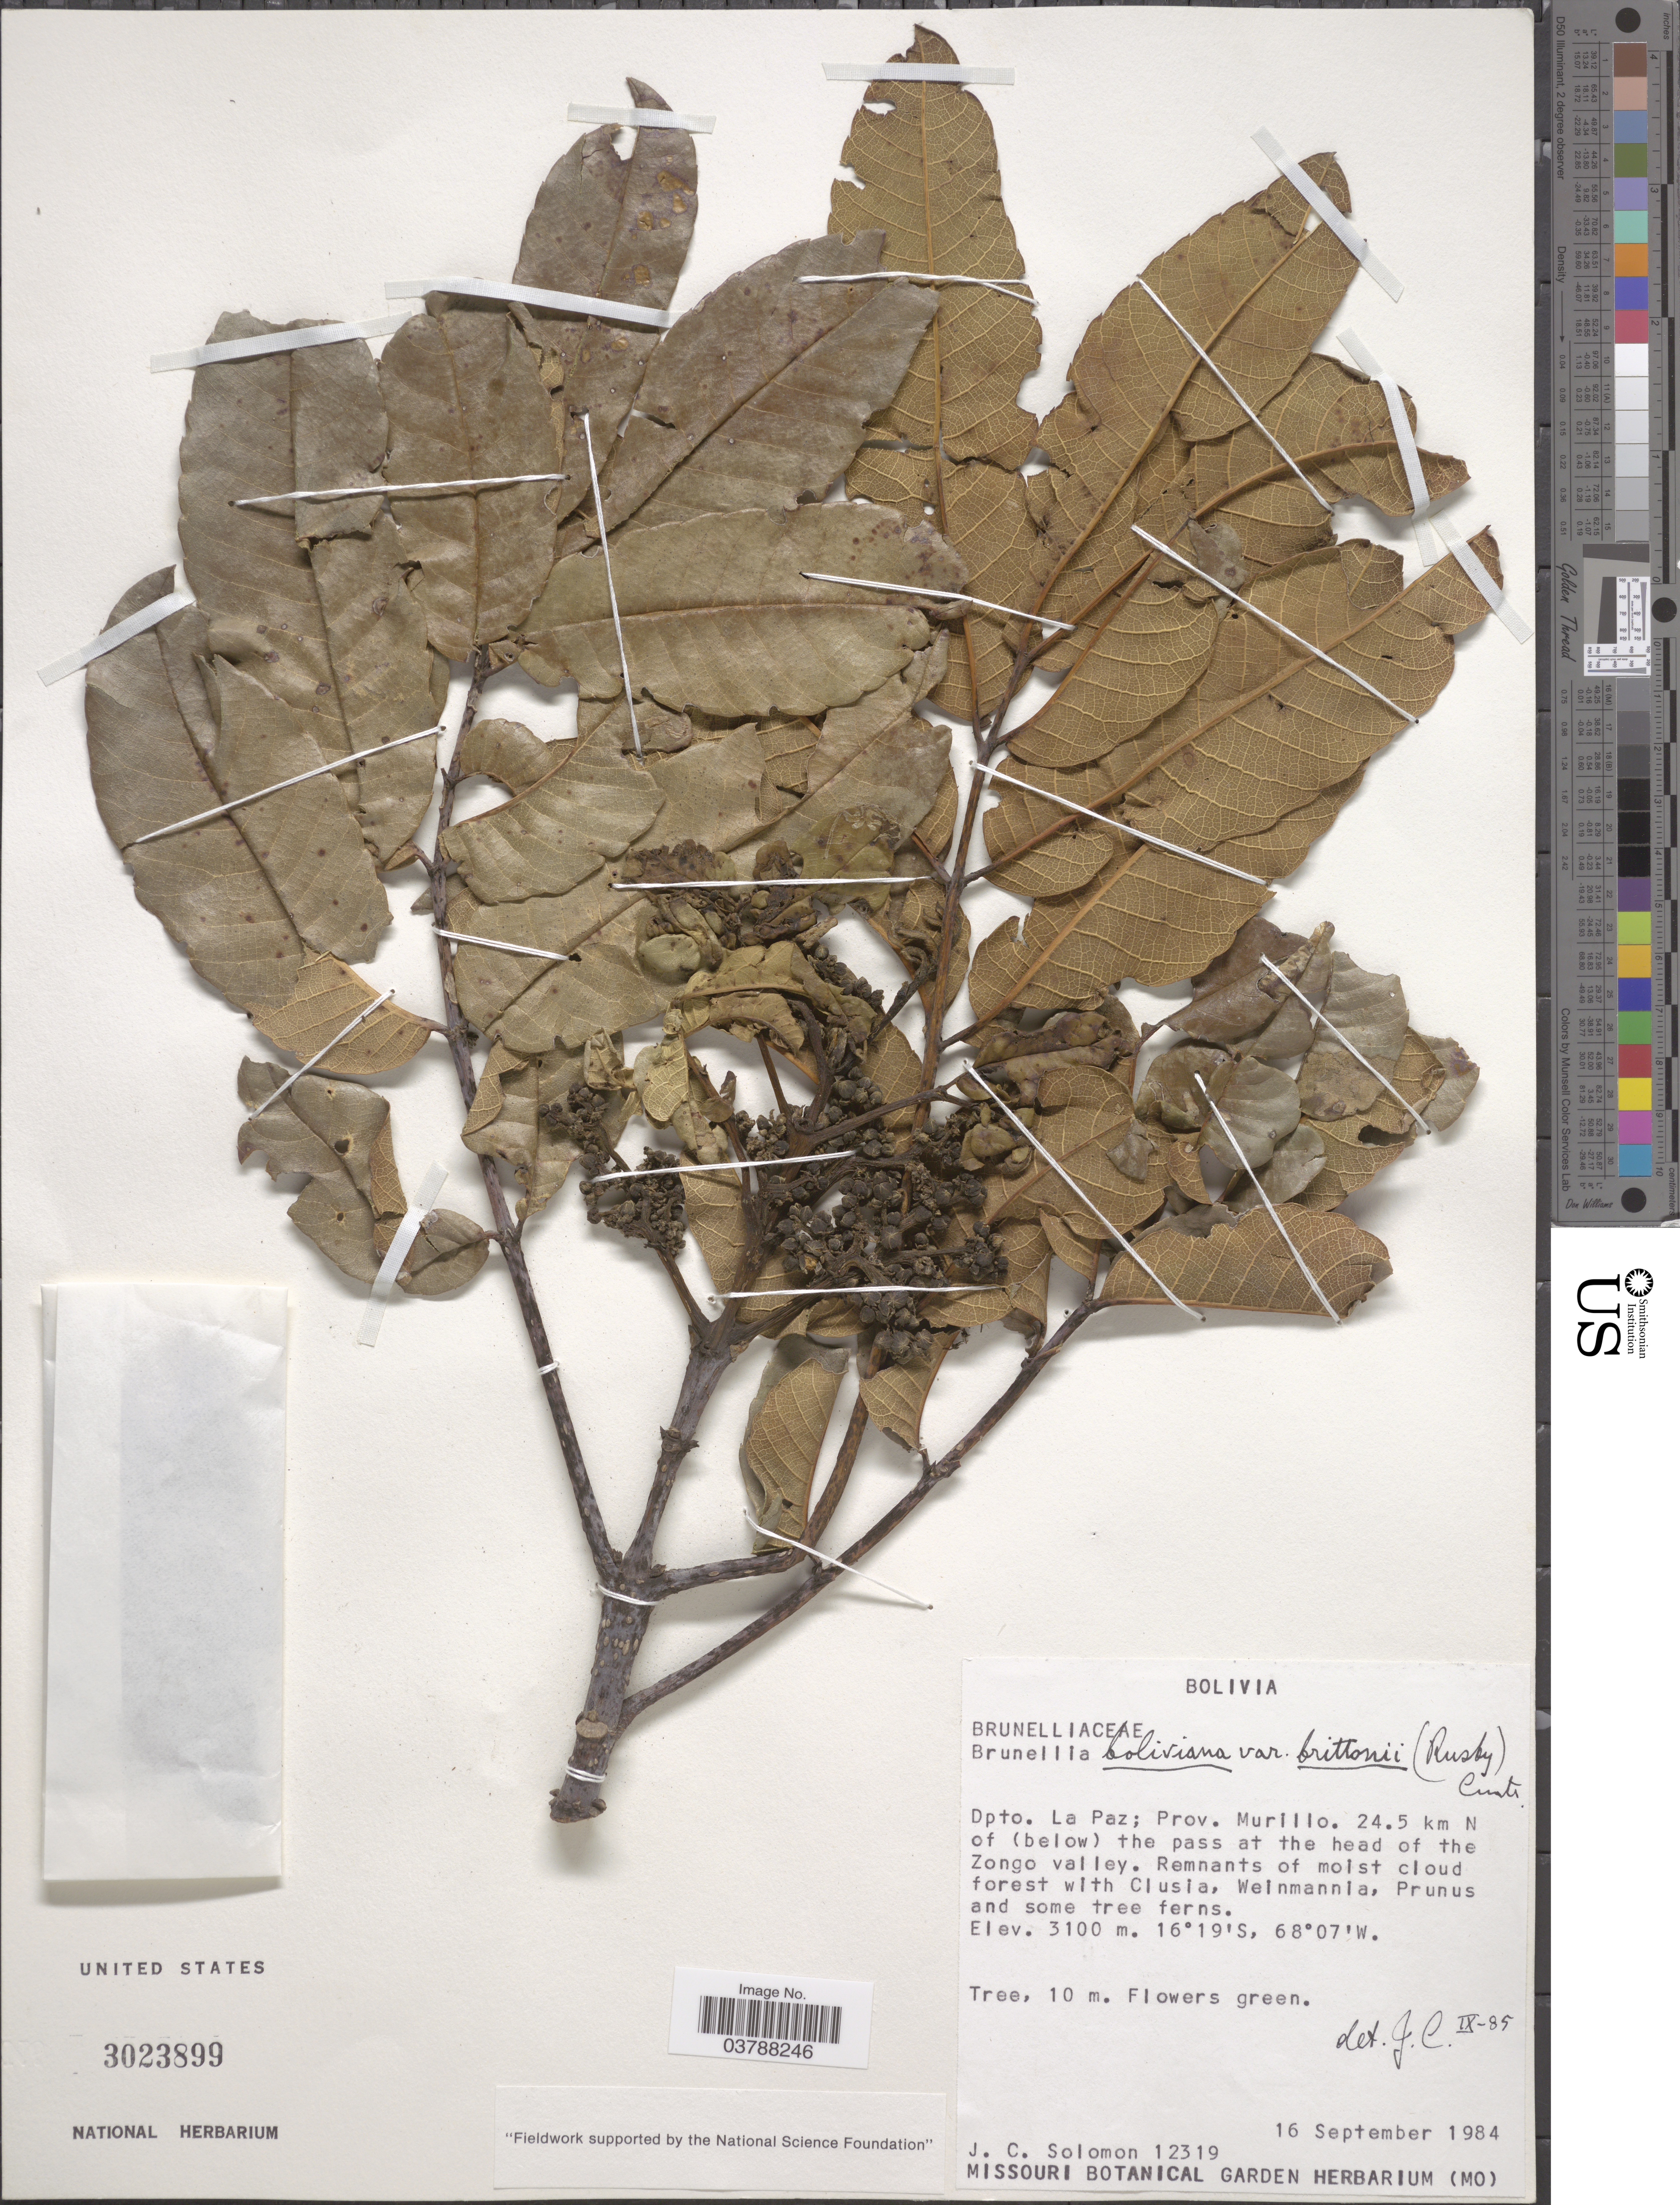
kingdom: Plantae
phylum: Tracheophyta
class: Magnoliopsida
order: Oxalidales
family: Brunelliaceae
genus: Brunellia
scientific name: Brunellia boliviana var. brittonii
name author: (Rusby) Cuatrec.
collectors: J. C. Solomon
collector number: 12319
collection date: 1984-09-16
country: Bolivia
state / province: La Paz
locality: Dpto. La Paz; Prov. Murillo. 24.5 km N of (below) the pass at the head of the Zongo valley.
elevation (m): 3100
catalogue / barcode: US 3023899